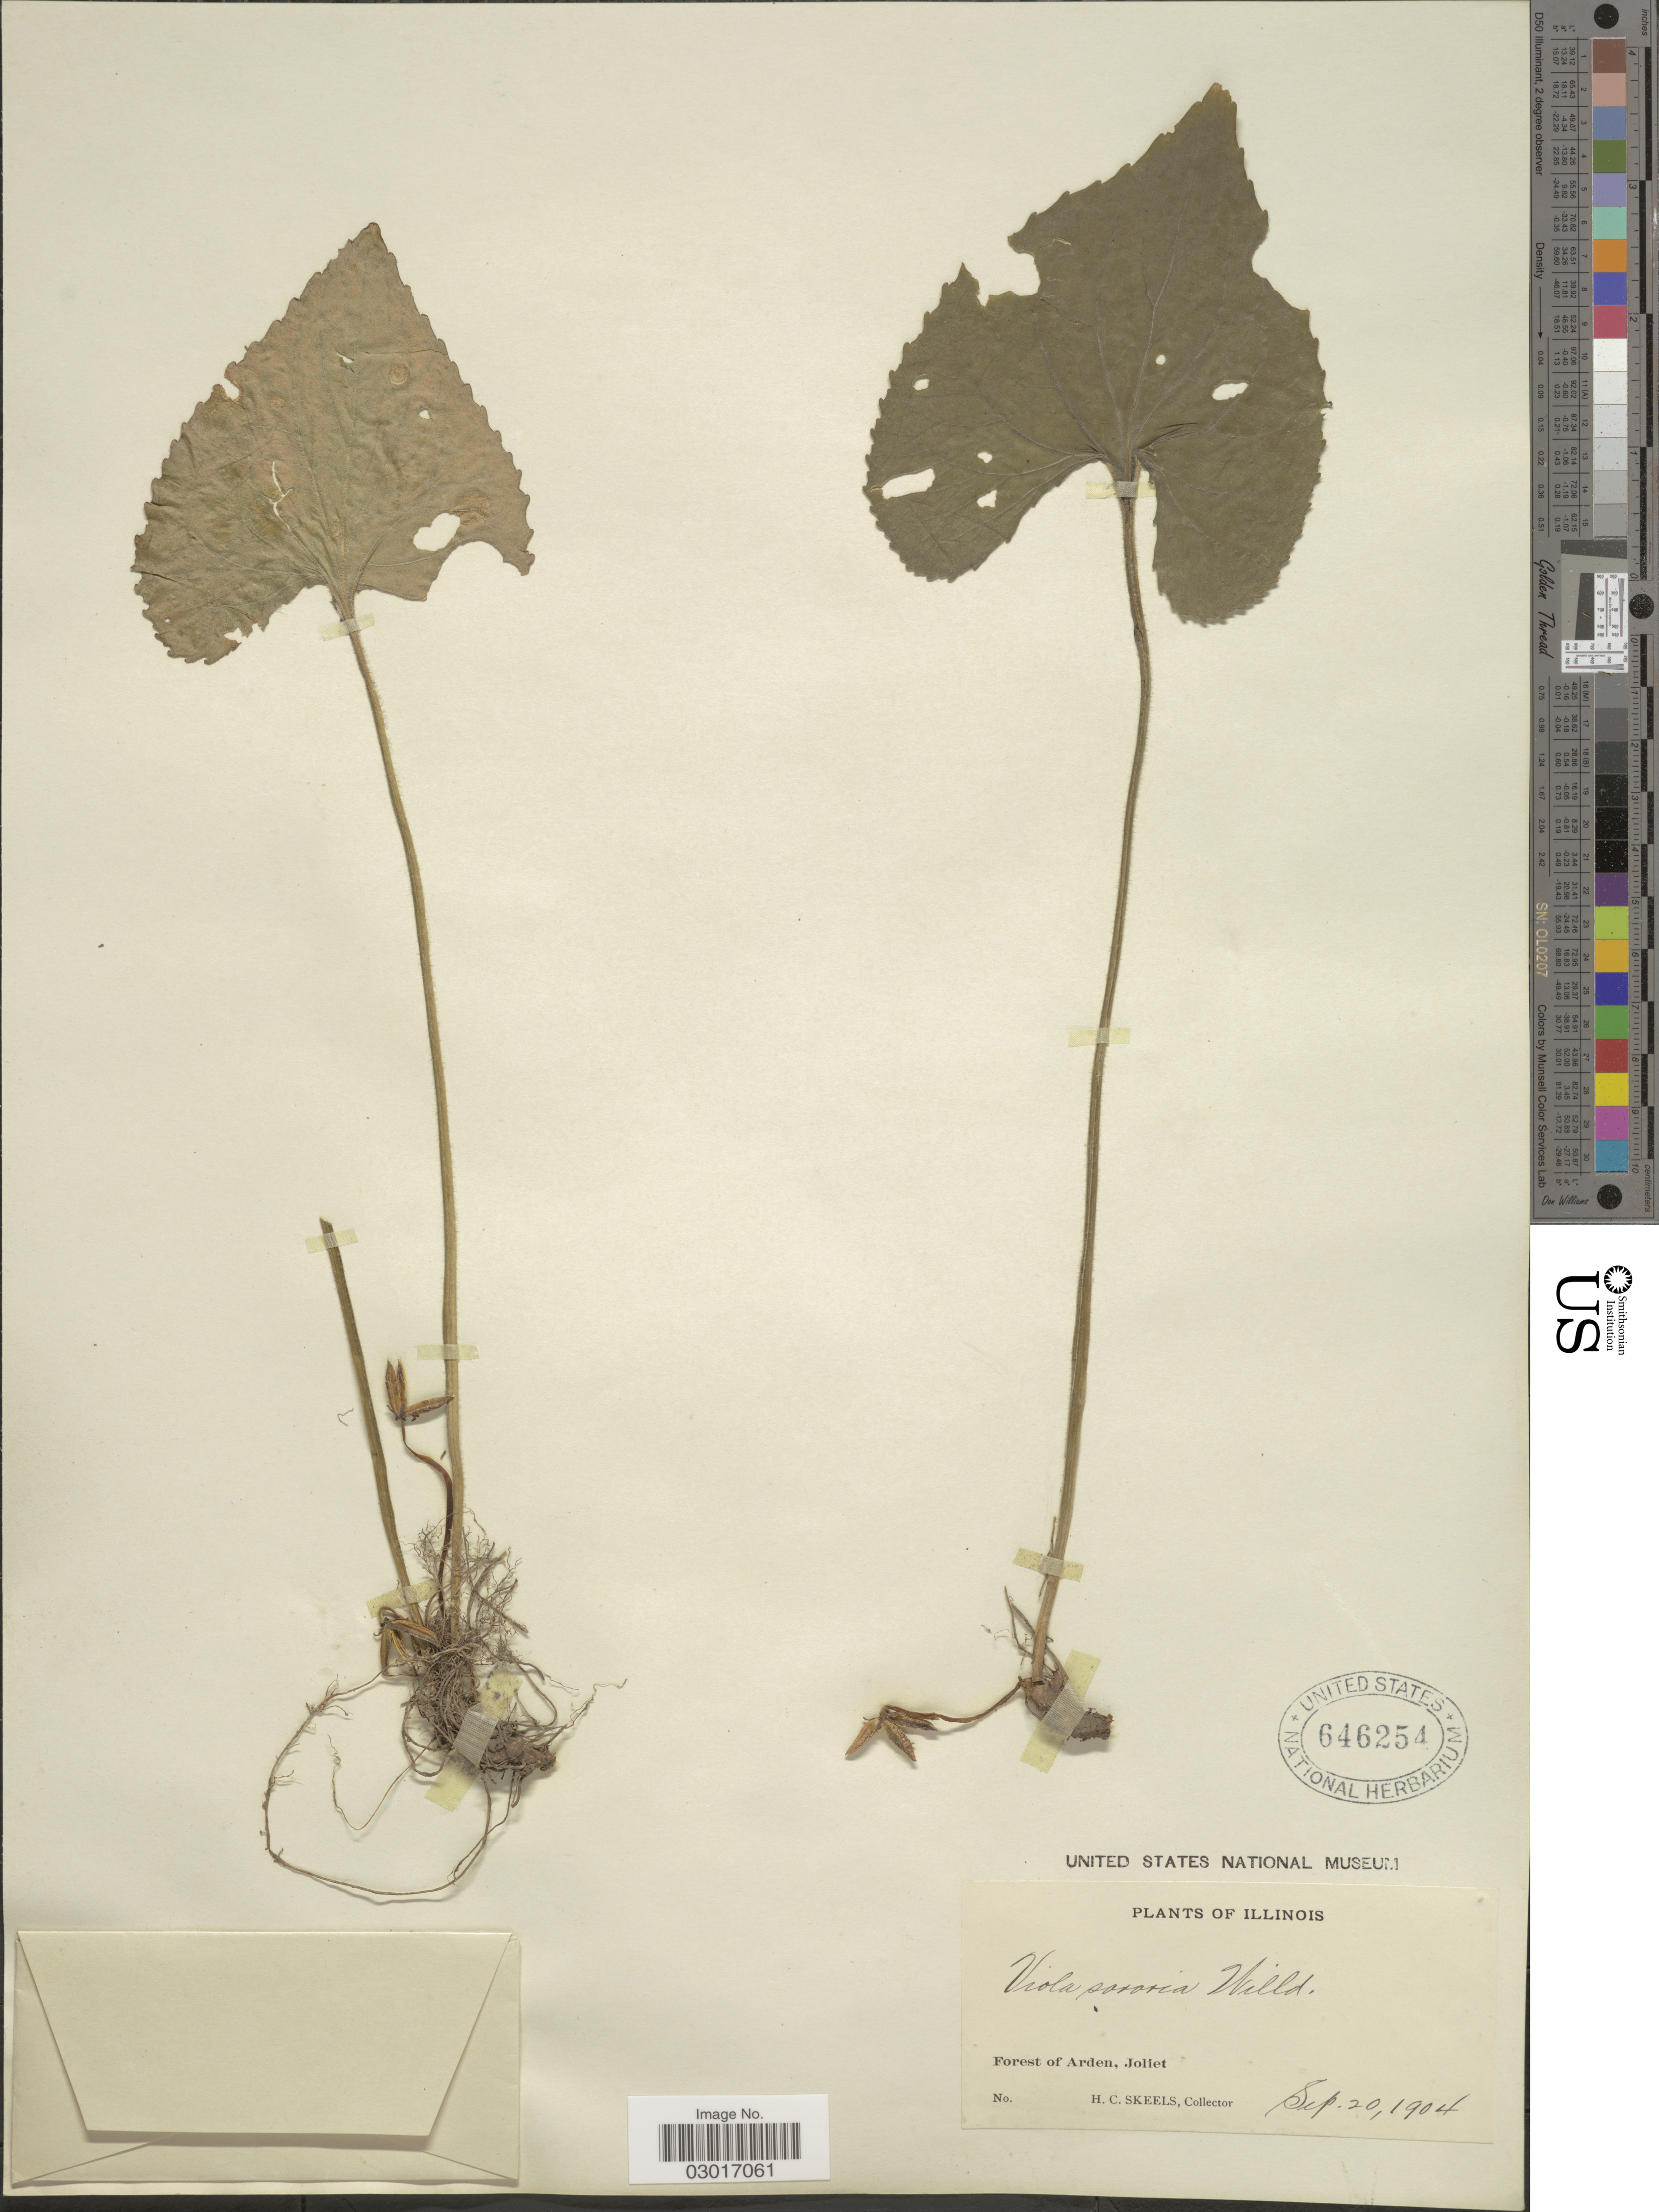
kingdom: Plantae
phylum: Tracheophyta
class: Magnoliopsida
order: Malpighiales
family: Violaceae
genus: Viola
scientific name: Viola sororia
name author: Willd.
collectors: H. Skeels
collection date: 1904-09-20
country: United States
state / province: Illinois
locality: Forest of Arden, Joliet.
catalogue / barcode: US 646254